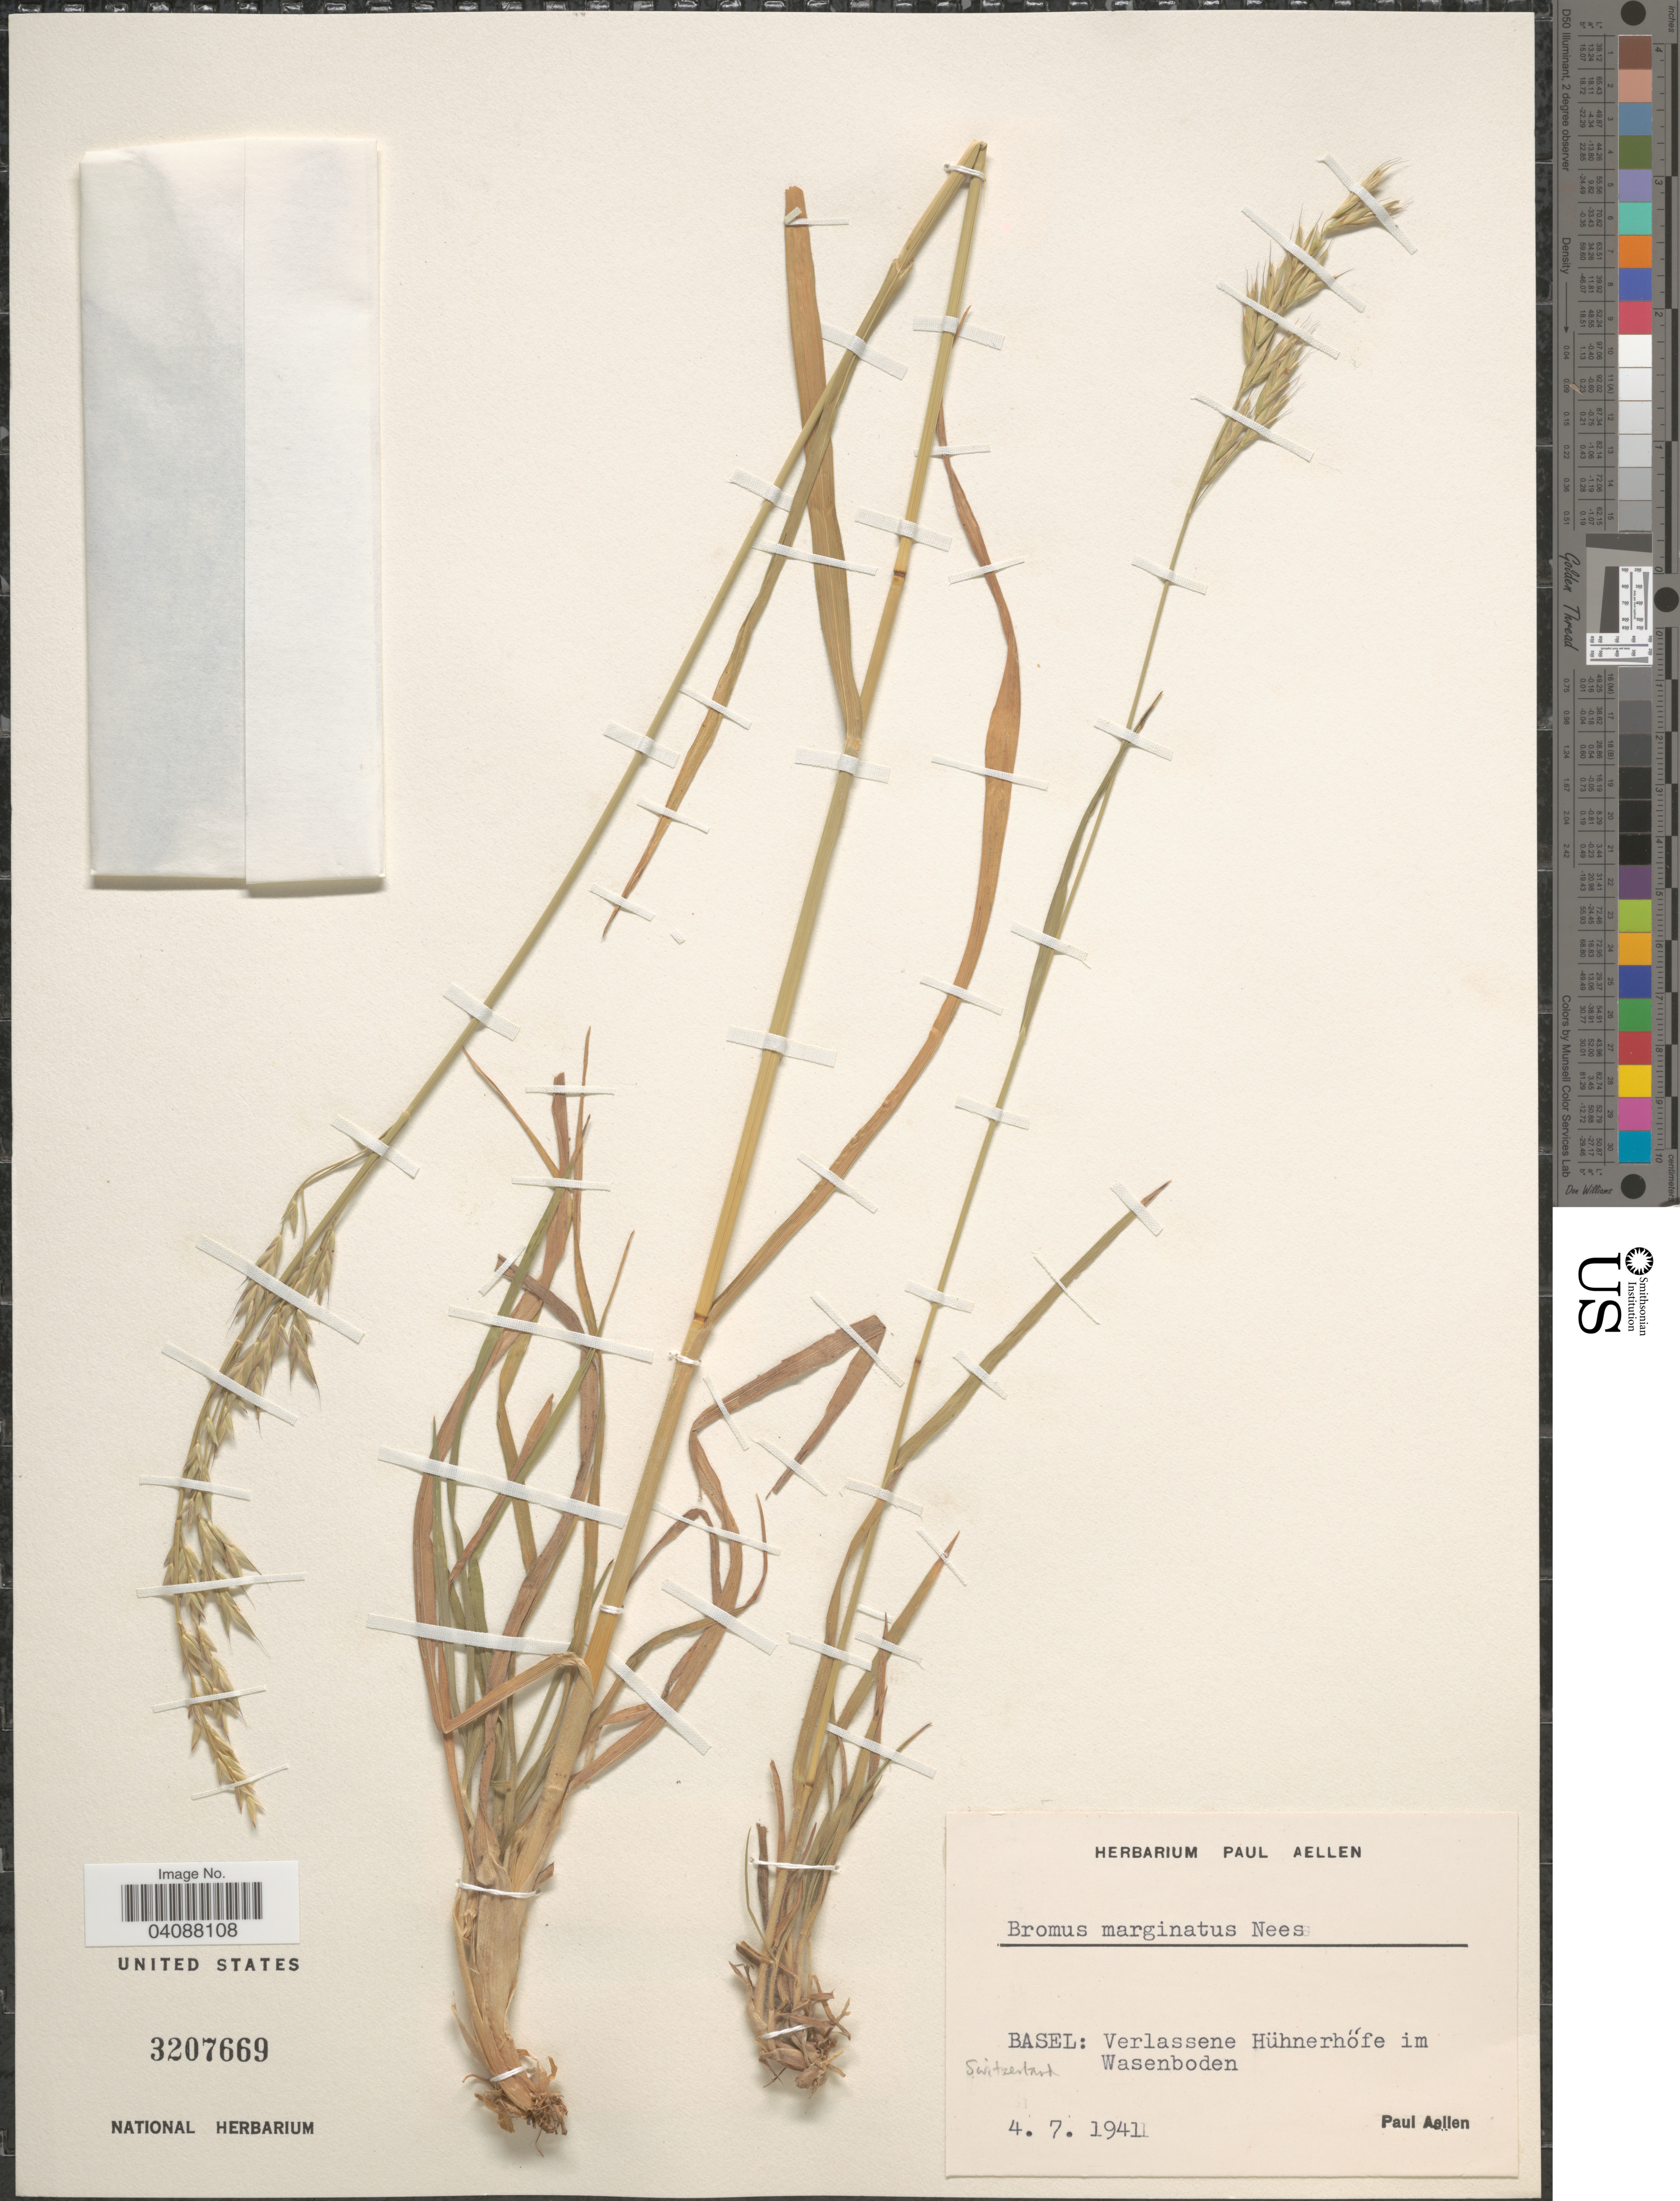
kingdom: Plantae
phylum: Tracheophyta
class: Liliopsida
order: Poales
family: Poaceae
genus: Bromus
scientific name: Bromus marginatus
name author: Nees ex Steud.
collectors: P. Aellen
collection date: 1941-07-04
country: Switzerland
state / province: Basel-Landschaft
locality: Basel: Verlassene Hühnerhöfe im Wasenboden.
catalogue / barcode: US 3207669